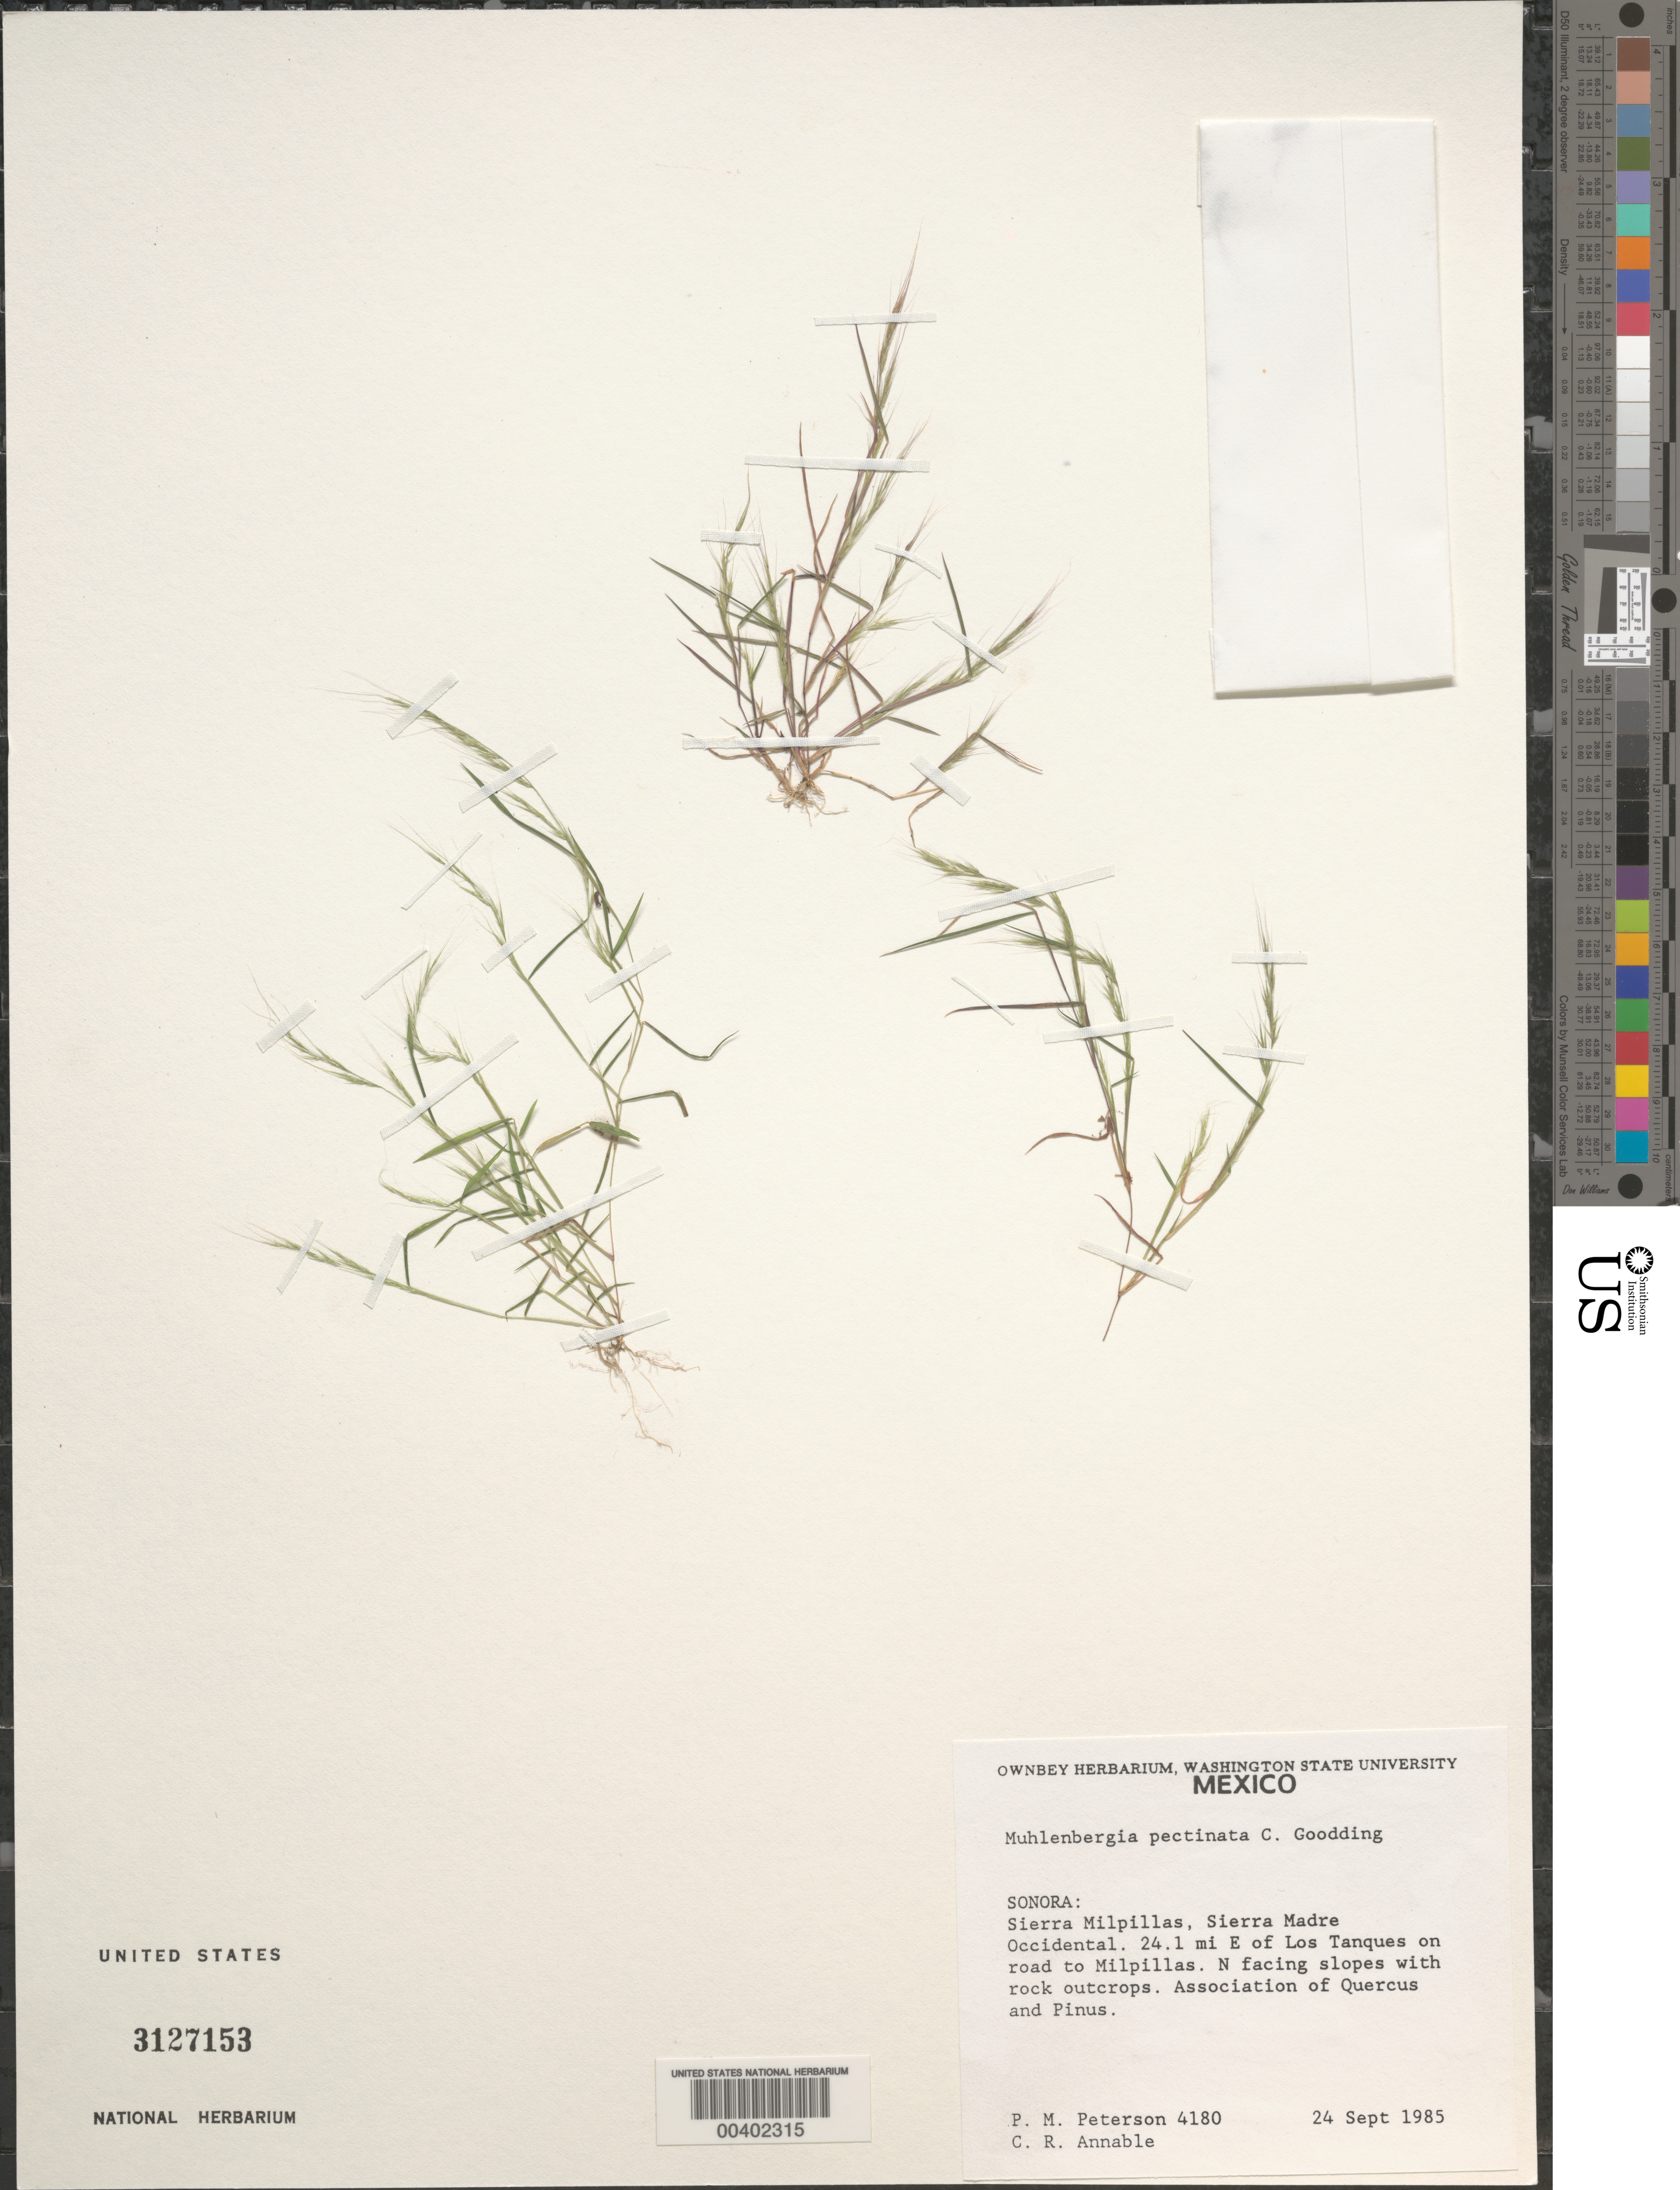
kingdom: Plantae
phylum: Tracheophyta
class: Liliopsida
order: Poales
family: Poaceae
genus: Muhlenbergia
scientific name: Muhlenbergia pectinata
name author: C.O. Goodd.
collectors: P. M. Peterson & C. R. Annable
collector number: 04180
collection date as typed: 24 Sep 1985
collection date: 1985-09-24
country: Mexico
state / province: Sonora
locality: Sierra Madre Occidental, Sierra Milpillas, 24.1 miles east of Los Tanques on road to Milpillas.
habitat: North facing slopes with rock outcrops, associated with Quercus and Pinus.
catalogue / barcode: US 3127153